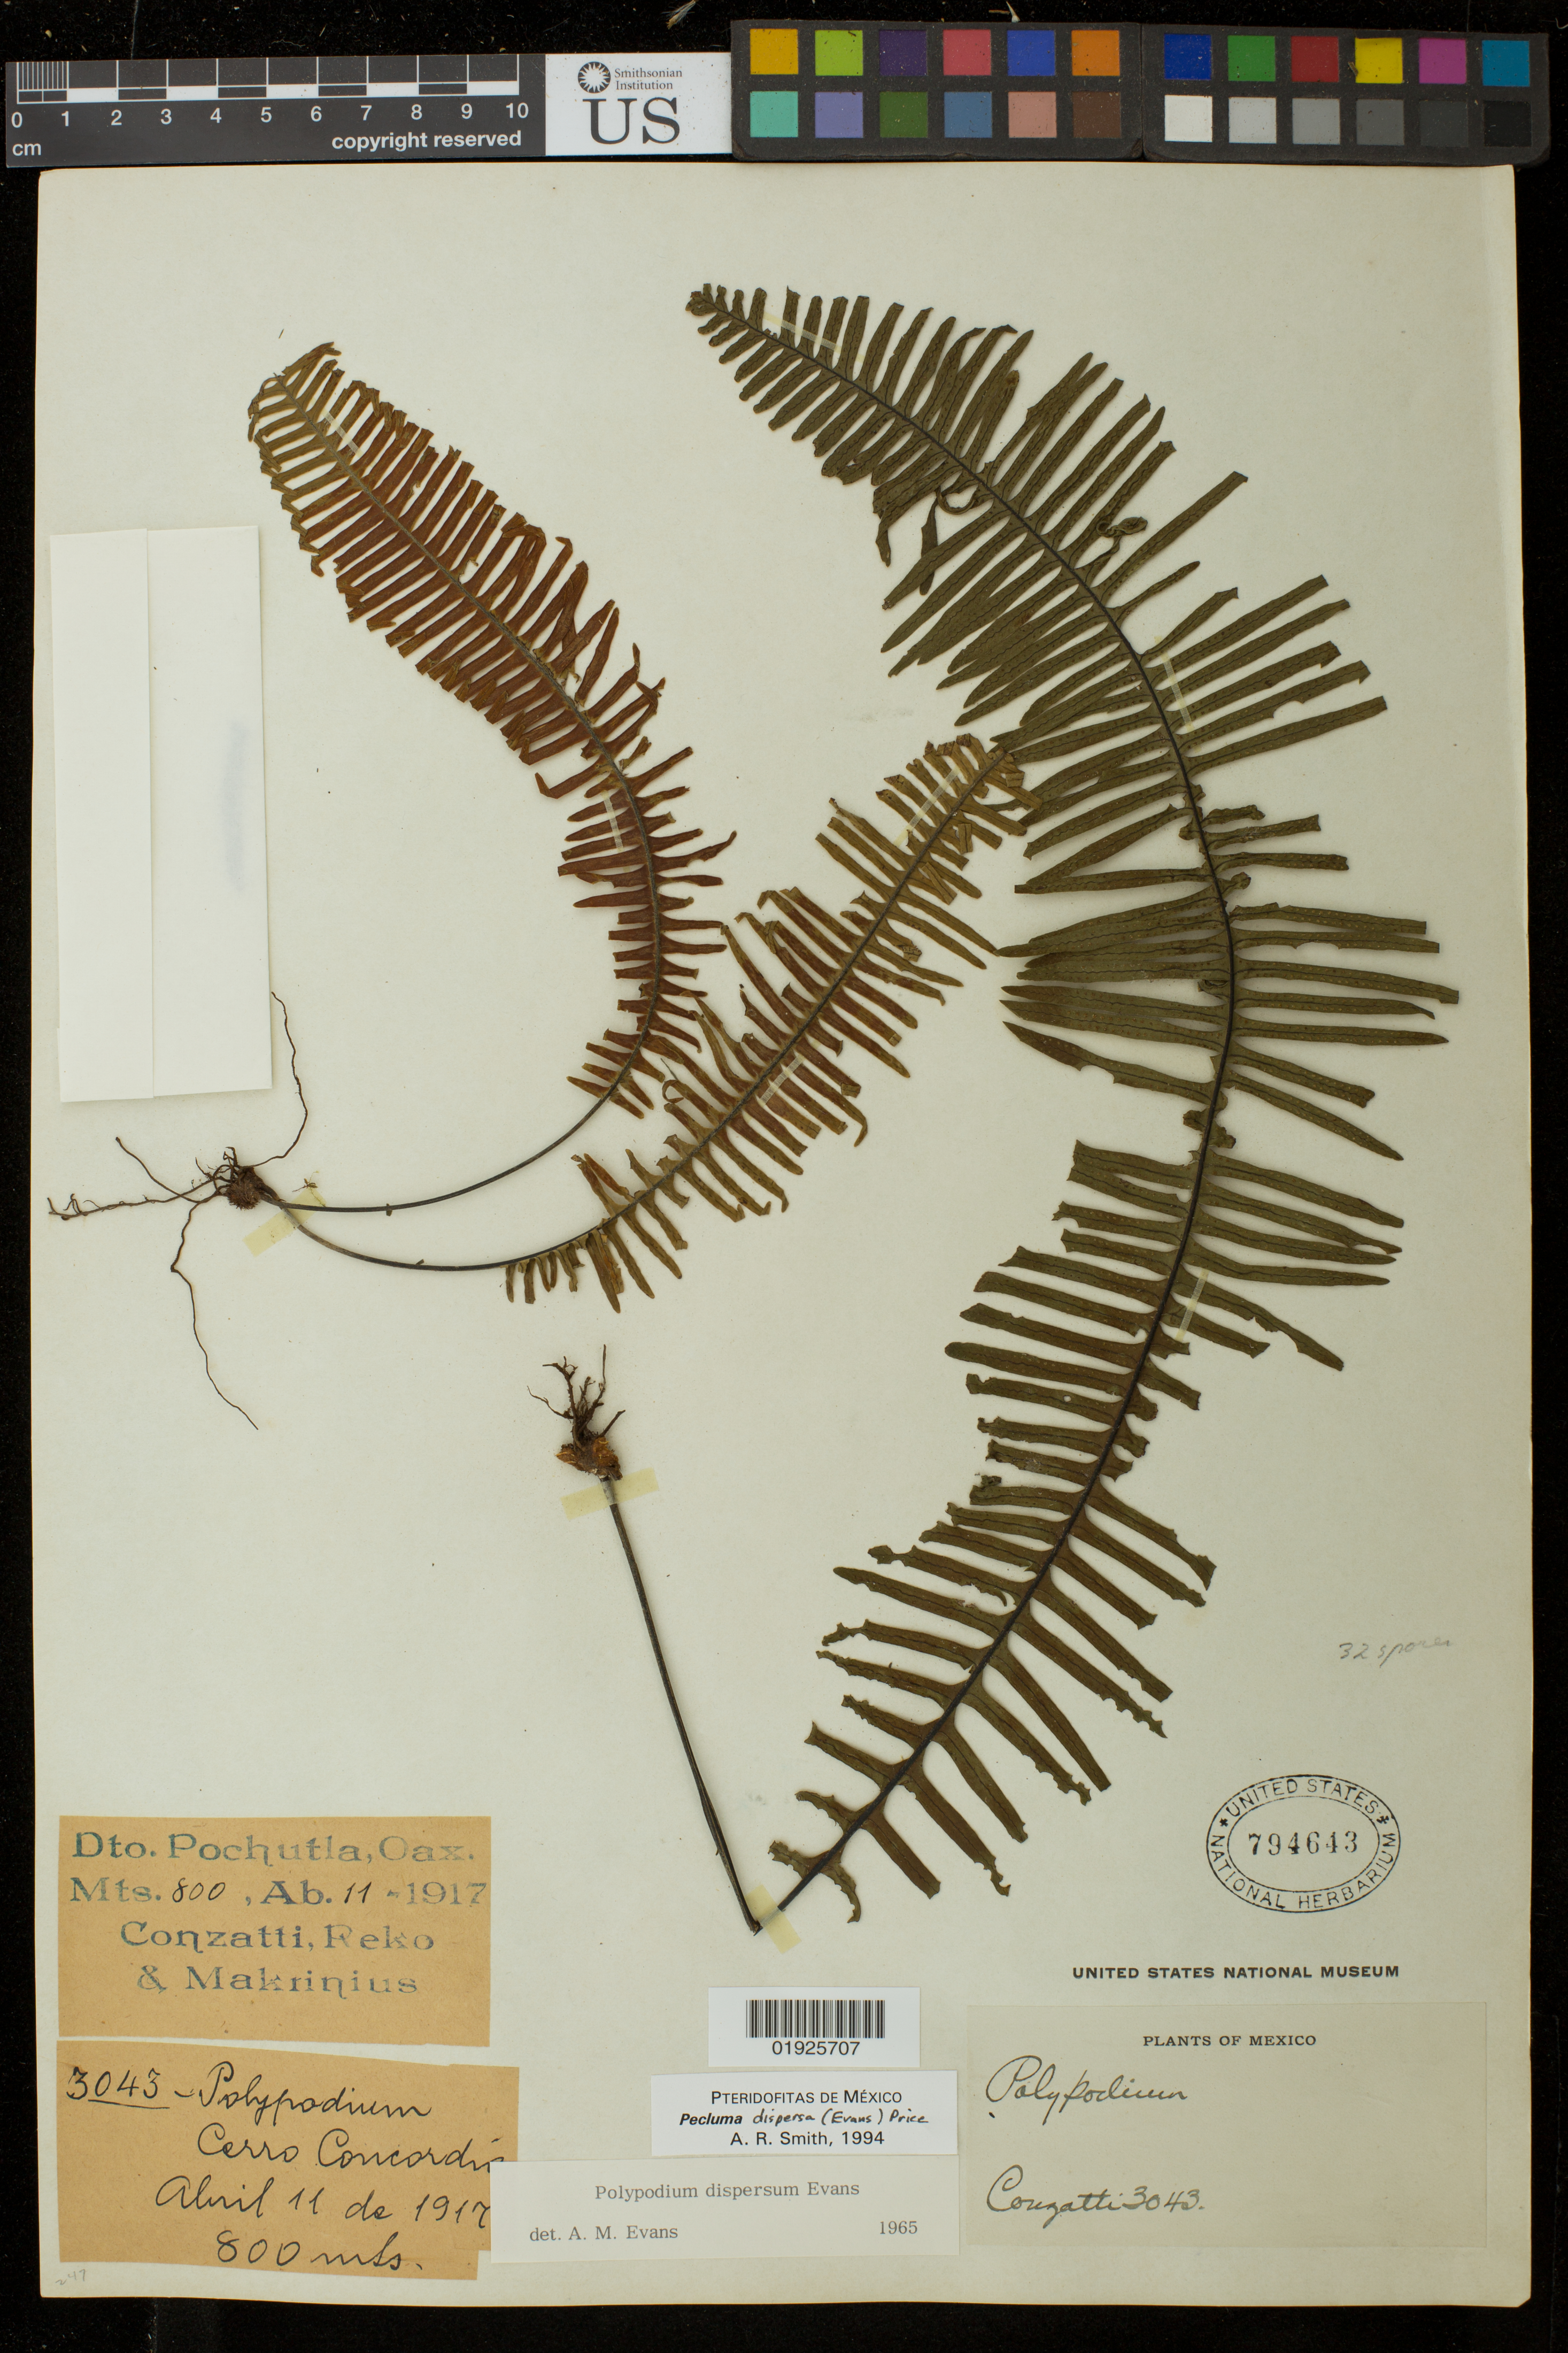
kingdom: Plantae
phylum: Tracheophyta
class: Polypodiopsida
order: Polypodiales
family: Polypodiaceae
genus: Pecluma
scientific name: Pecluma dispersa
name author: (A.M. Evans) M.G. Price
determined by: Smith, Alan R., (UC)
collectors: Conzatti, --, -. Reko & -. Makrinius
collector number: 3043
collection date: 1917-04-11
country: Mexico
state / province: Oaxaca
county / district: Pochutla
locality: Cerro Concordia.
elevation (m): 800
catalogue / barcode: US 794643